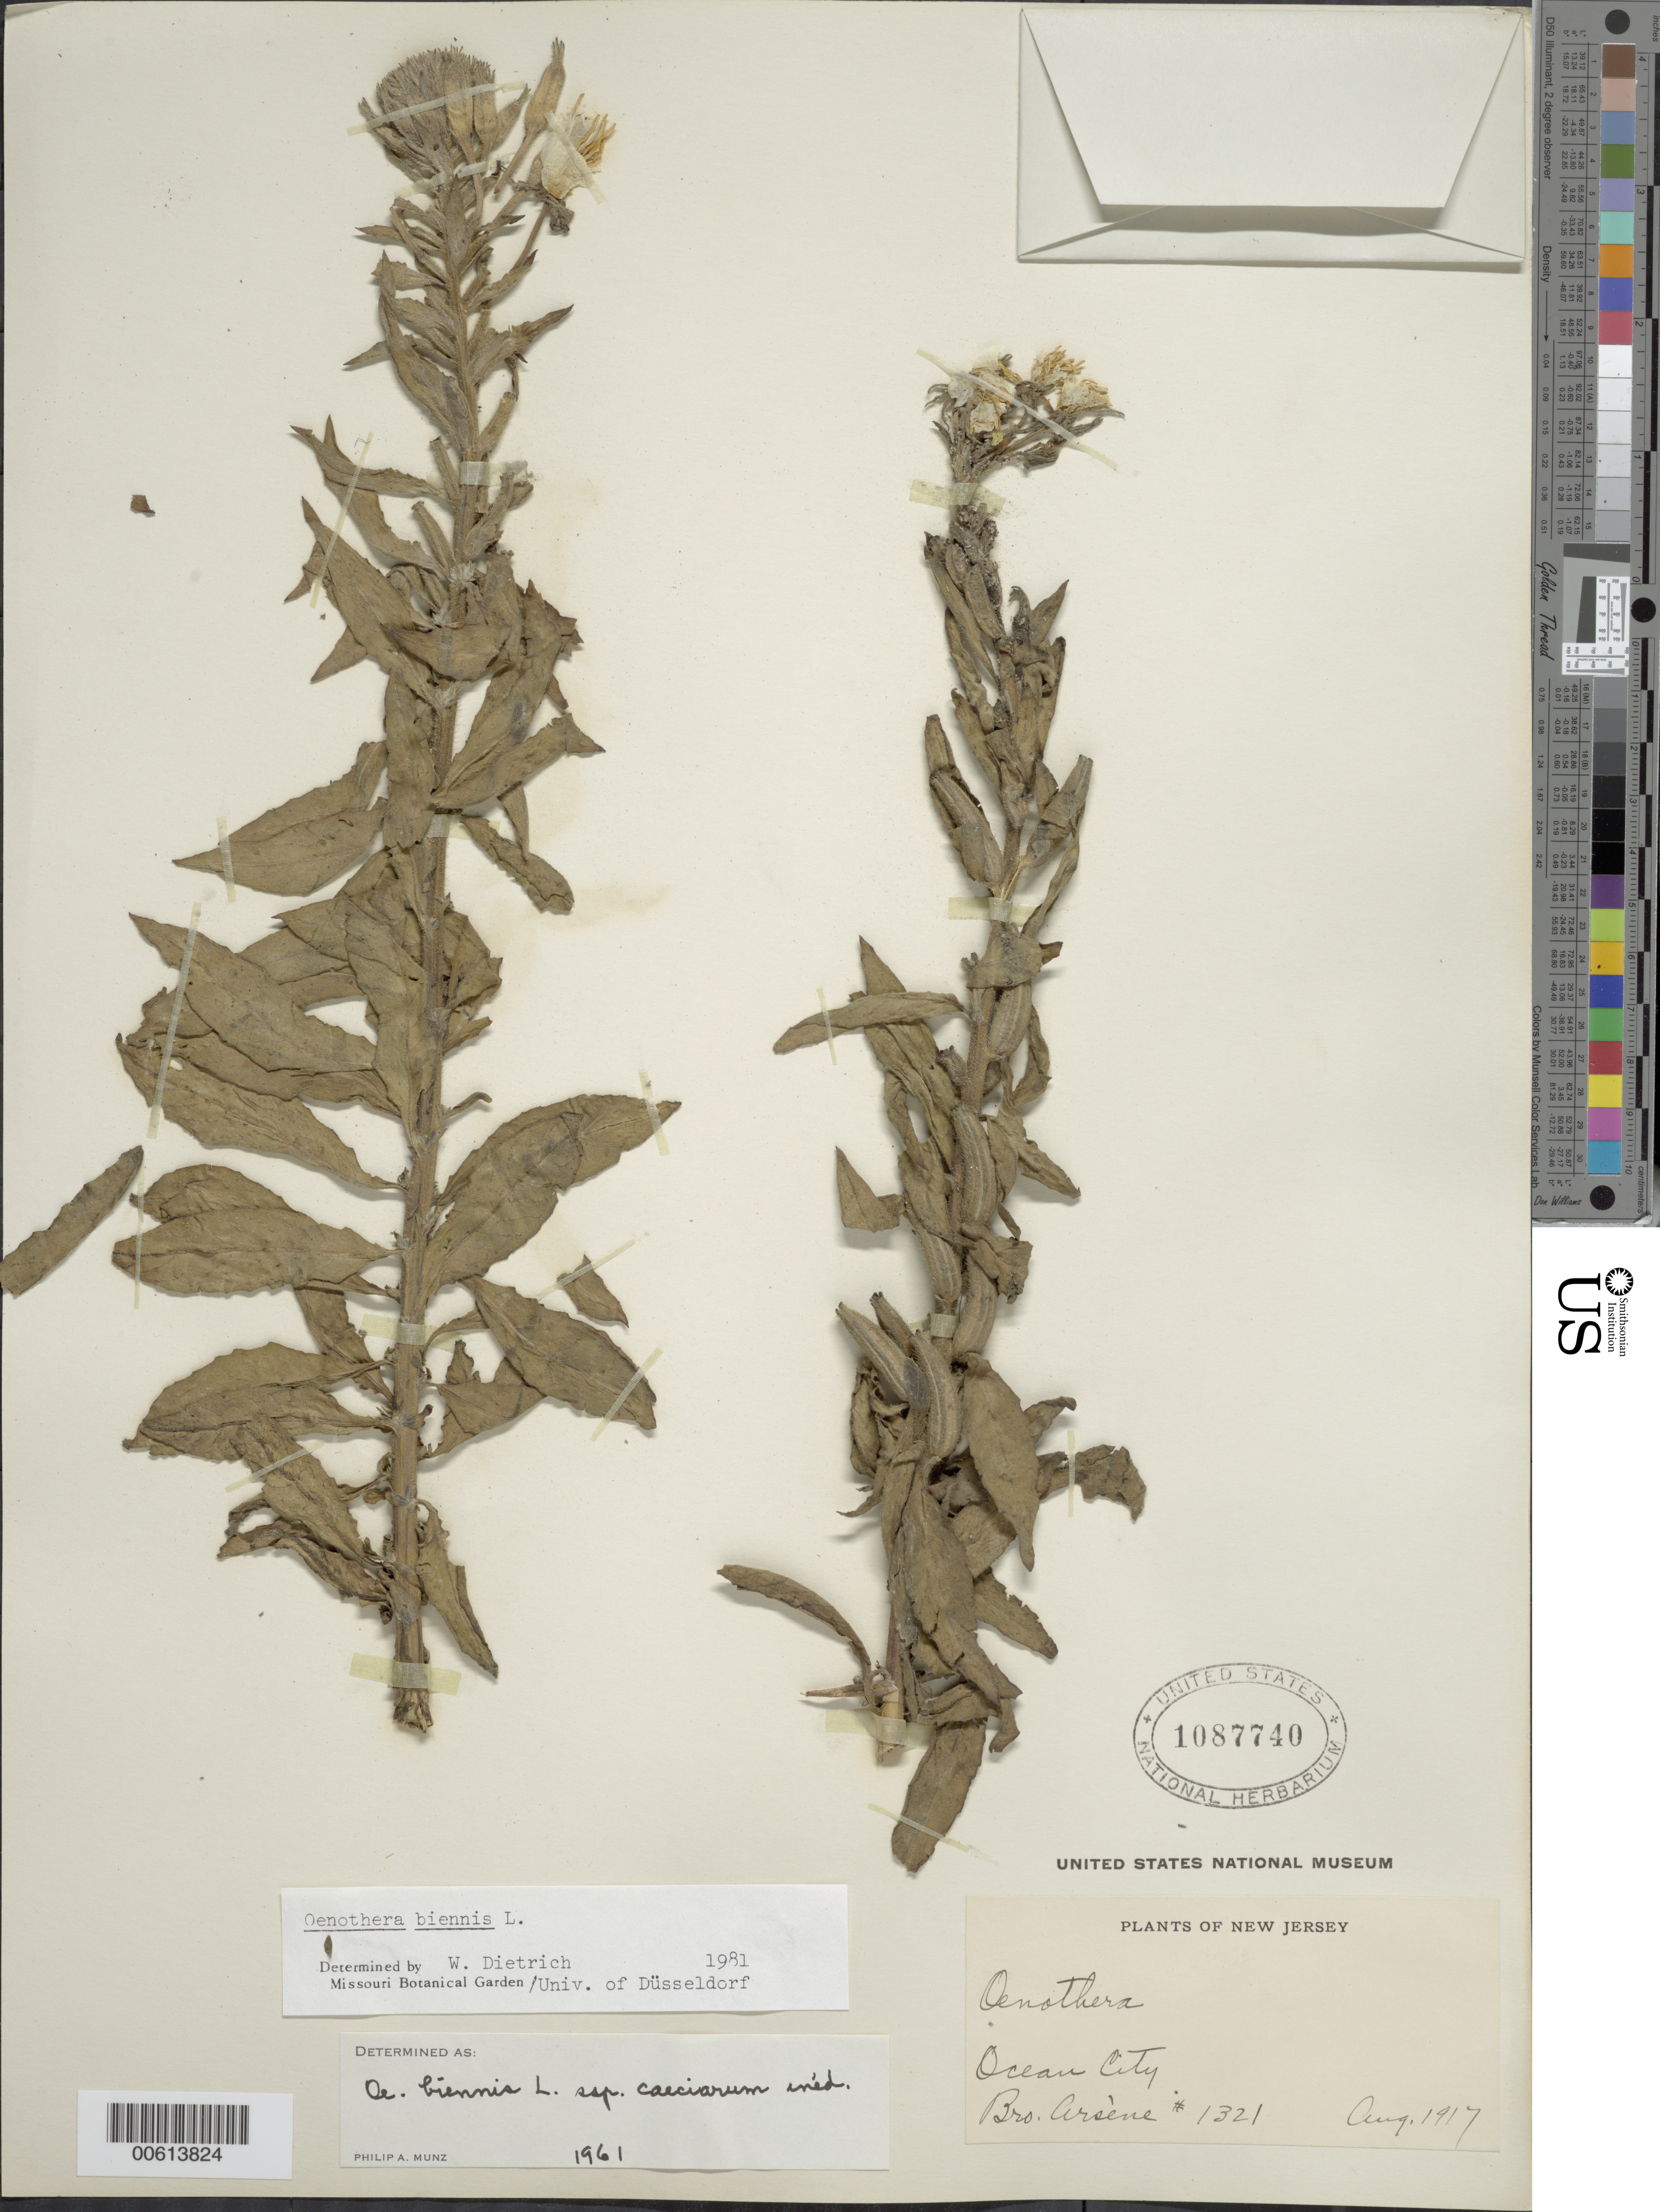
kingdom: Plantae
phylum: Tracheophyta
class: Magnoliopsida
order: Myrtales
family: Onagraceae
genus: Oenothera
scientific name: Oenothera biennis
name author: L.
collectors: Bro. G. Arsène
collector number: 13221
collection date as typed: Aug 1917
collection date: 1917-08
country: United States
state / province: New Jersey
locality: Ocean City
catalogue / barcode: US 1087740